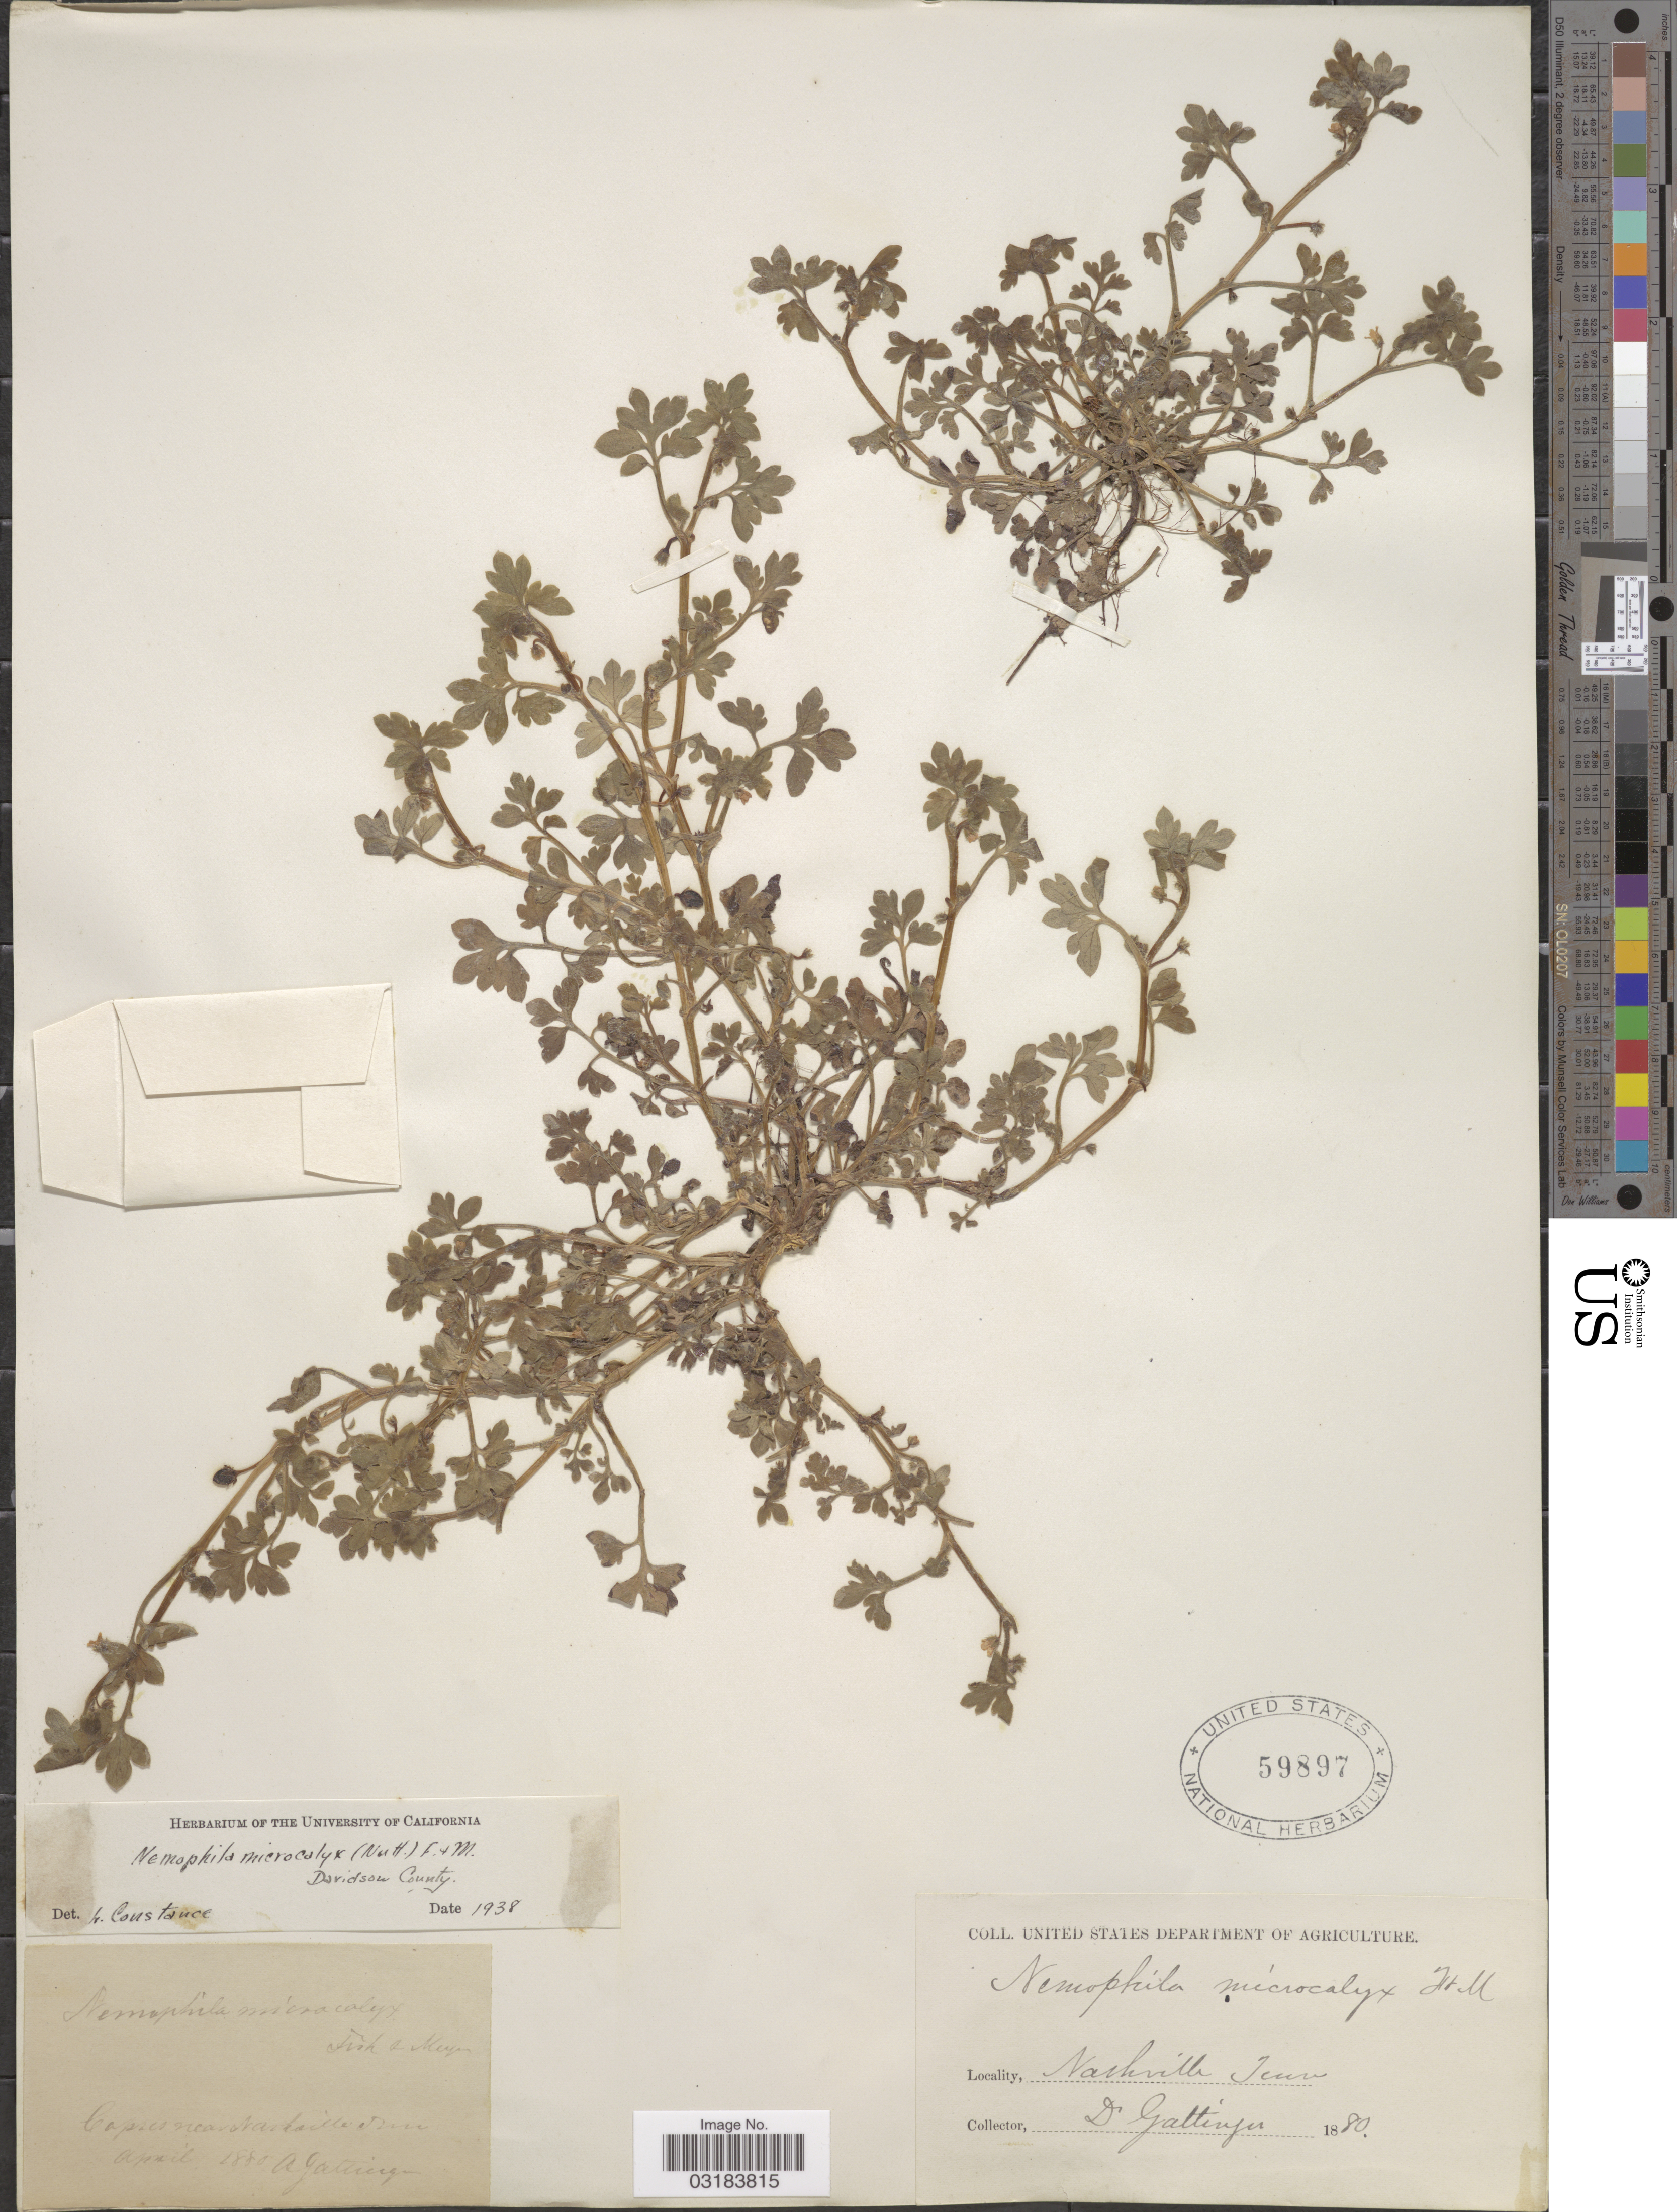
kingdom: Plantae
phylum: Tracheophyta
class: Magnoliopsida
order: Boraginales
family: Hydrophyllaceae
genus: Nemophila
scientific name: Nemophila microcalyx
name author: (Nutt.) Fisch. & C.A. Mey.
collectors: A. Gattinger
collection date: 1880-04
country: United States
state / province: Tennessee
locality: Copses near Nashville Tenn.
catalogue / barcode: US 59897